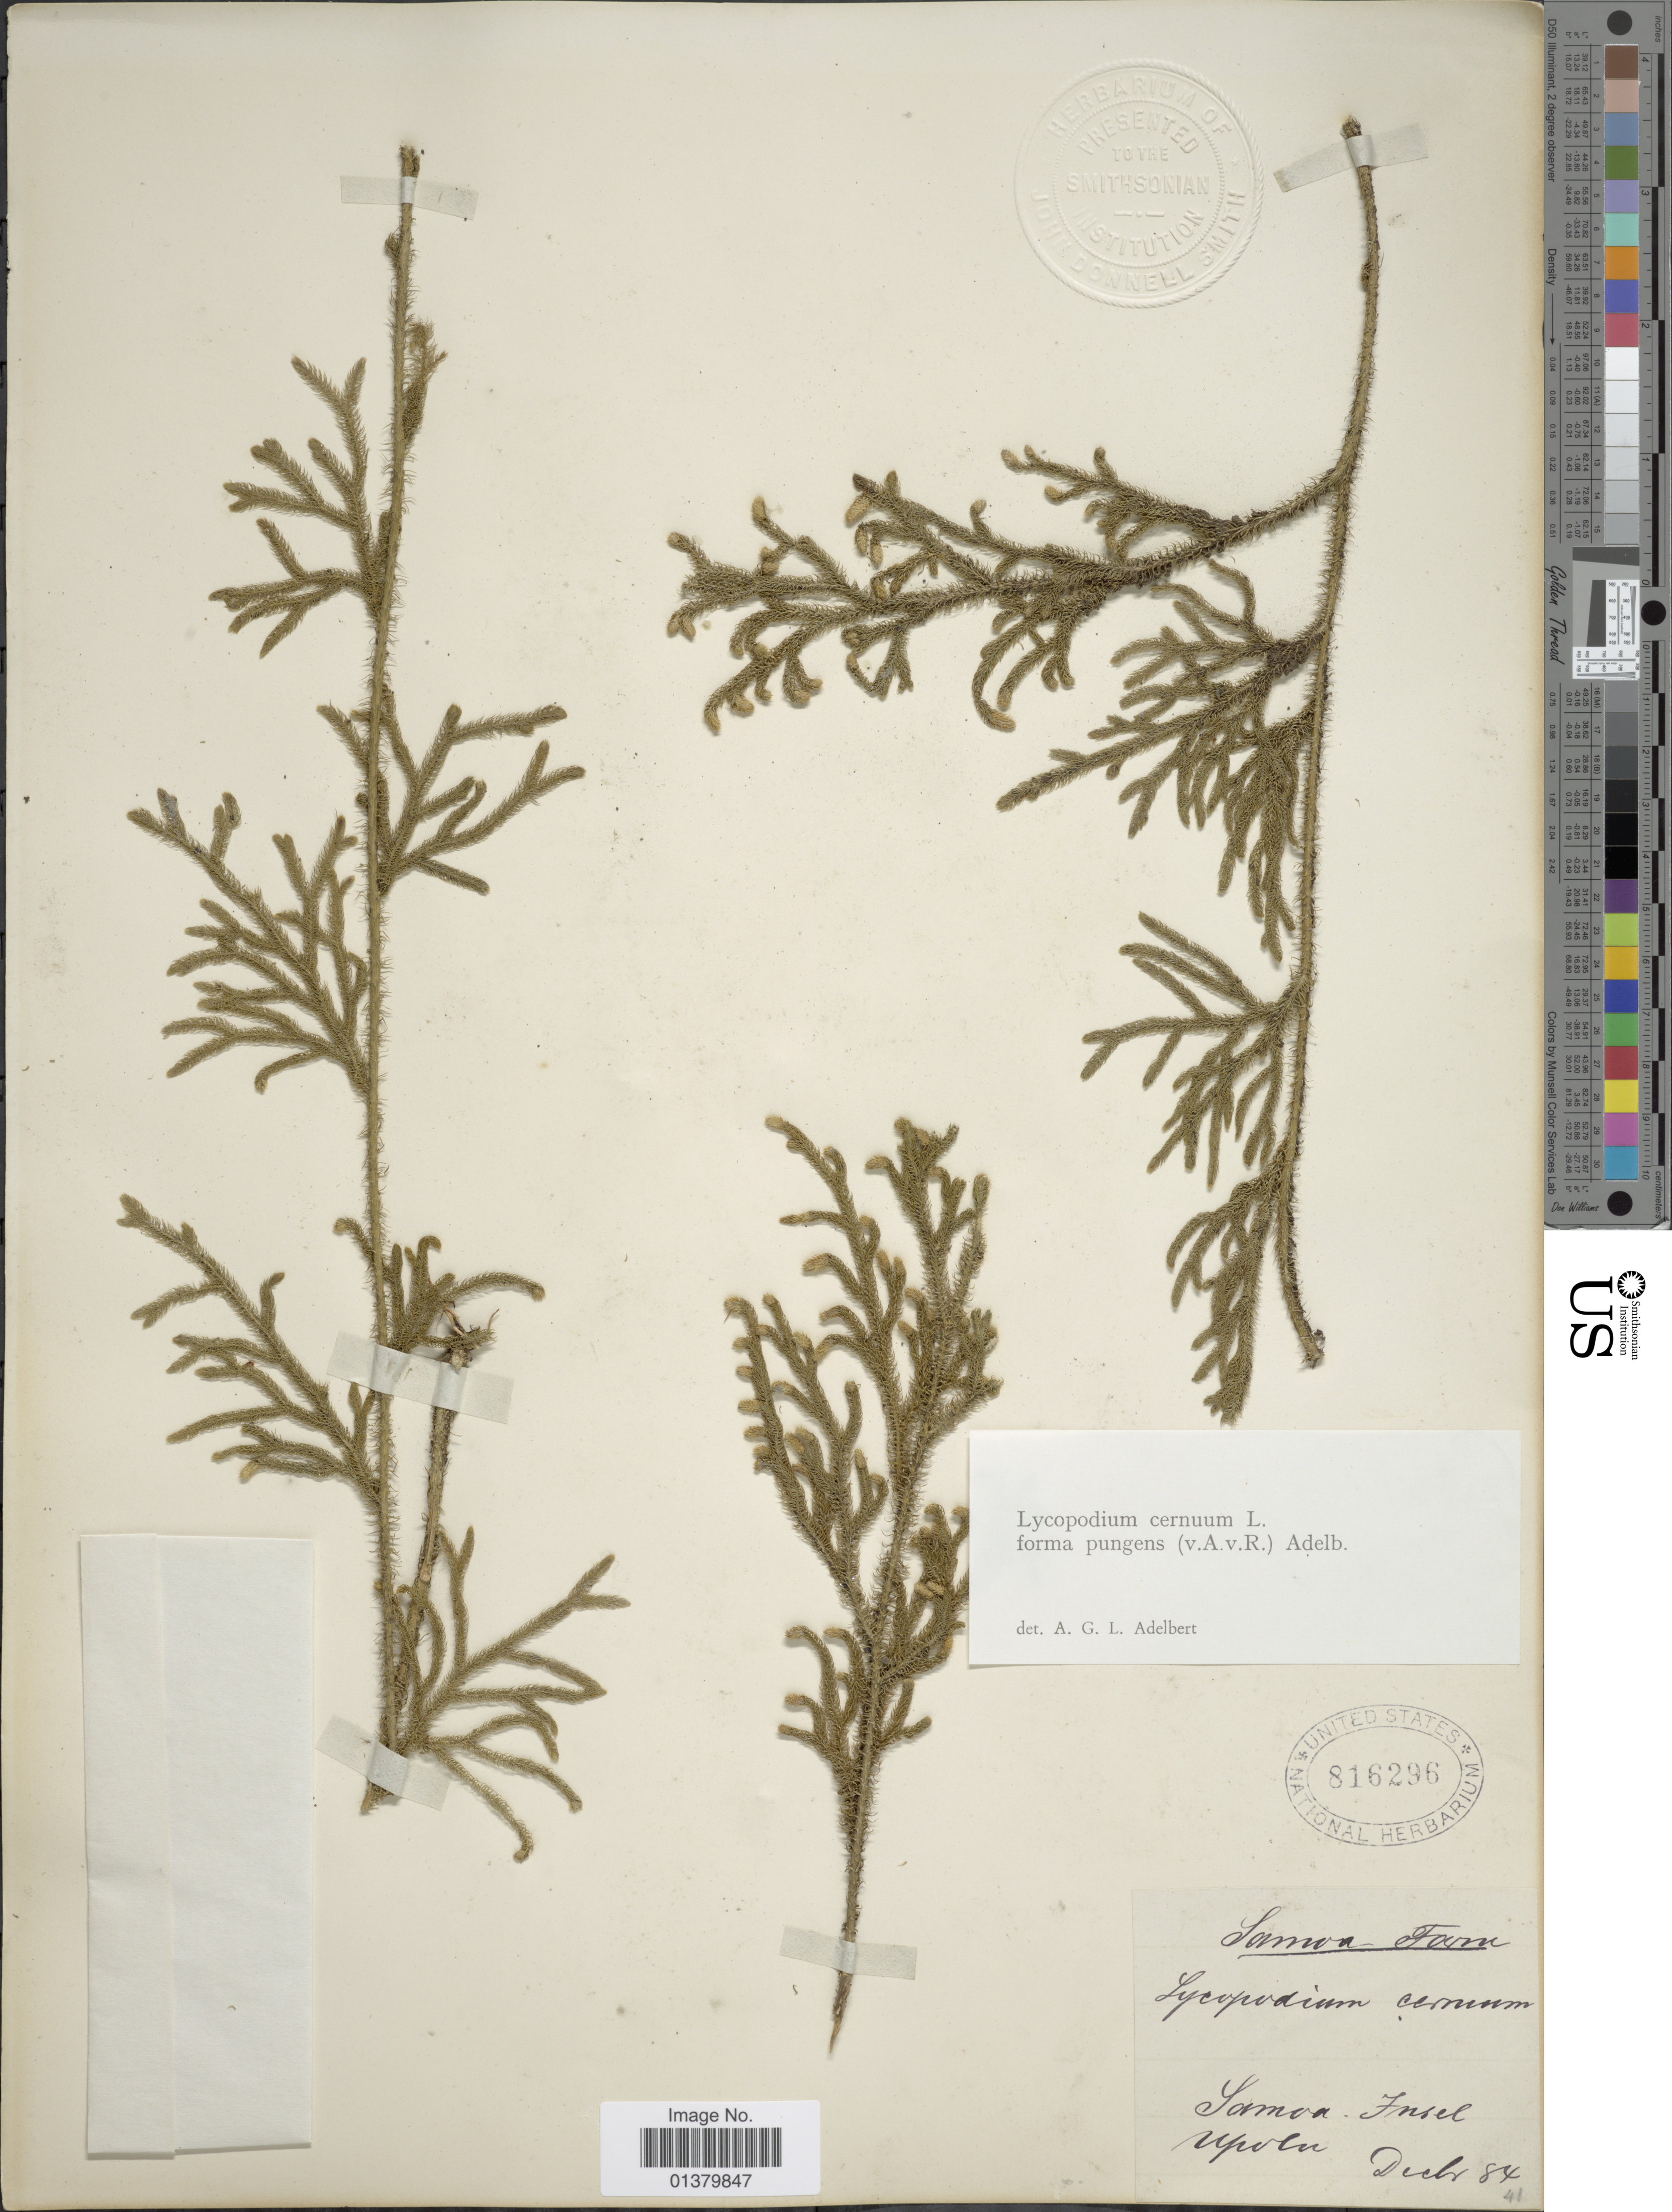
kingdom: Plantae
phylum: Tracheophyta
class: Lycopodiopsida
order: Lycopodiales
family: Lycopodiaceae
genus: Palhinhaea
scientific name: Palhinhaea cernua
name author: (L.) Vasc. & Franco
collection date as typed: Transcribed d/m/y: /12/84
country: Samoa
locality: Samoa Insel Upolu [interpreted]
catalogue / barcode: US 816296